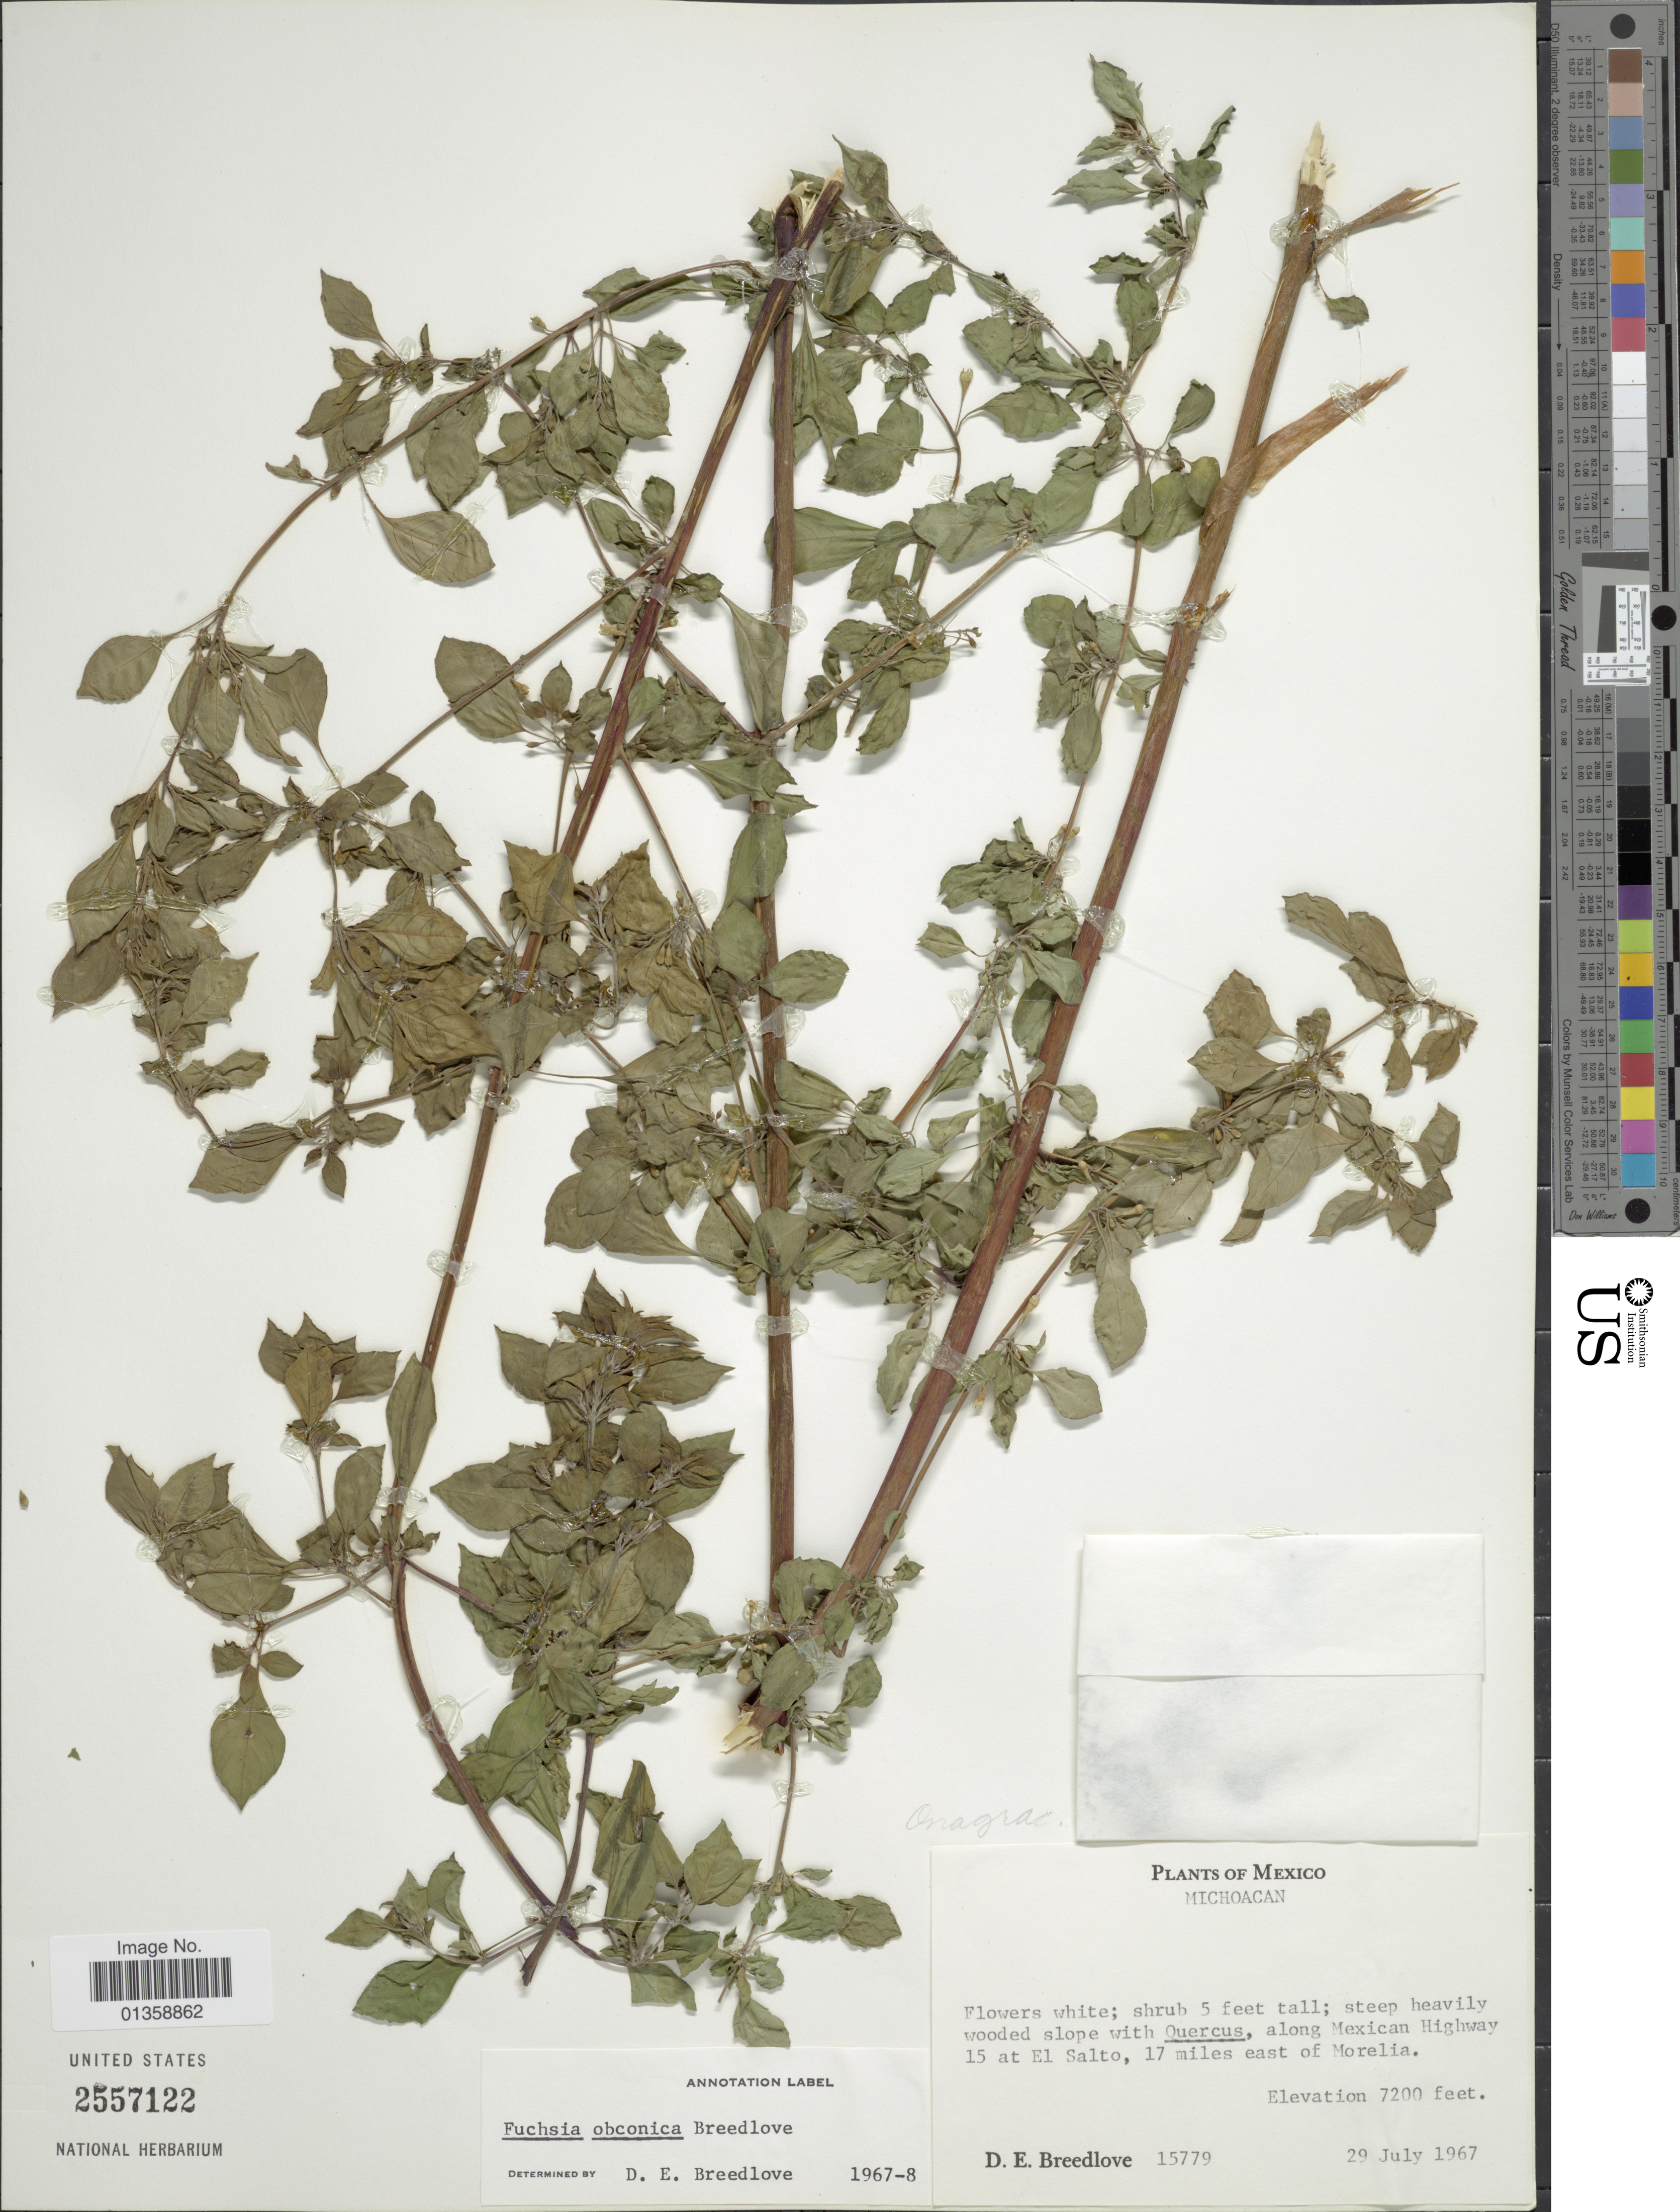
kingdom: Plantae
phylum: Tracheophyta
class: Magnoliopsida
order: Myrtales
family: Onagraceae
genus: Fuchsia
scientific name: Fuchsia obconica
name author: Breedlove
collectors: D. E. Breedlove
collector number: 15779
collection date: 1967-07-29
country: Mexico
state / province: Michoacán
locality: Along Mexican Highway 15 at El Salto, 17 miles east of Morelia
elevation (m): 2195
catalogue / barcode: US 2557122